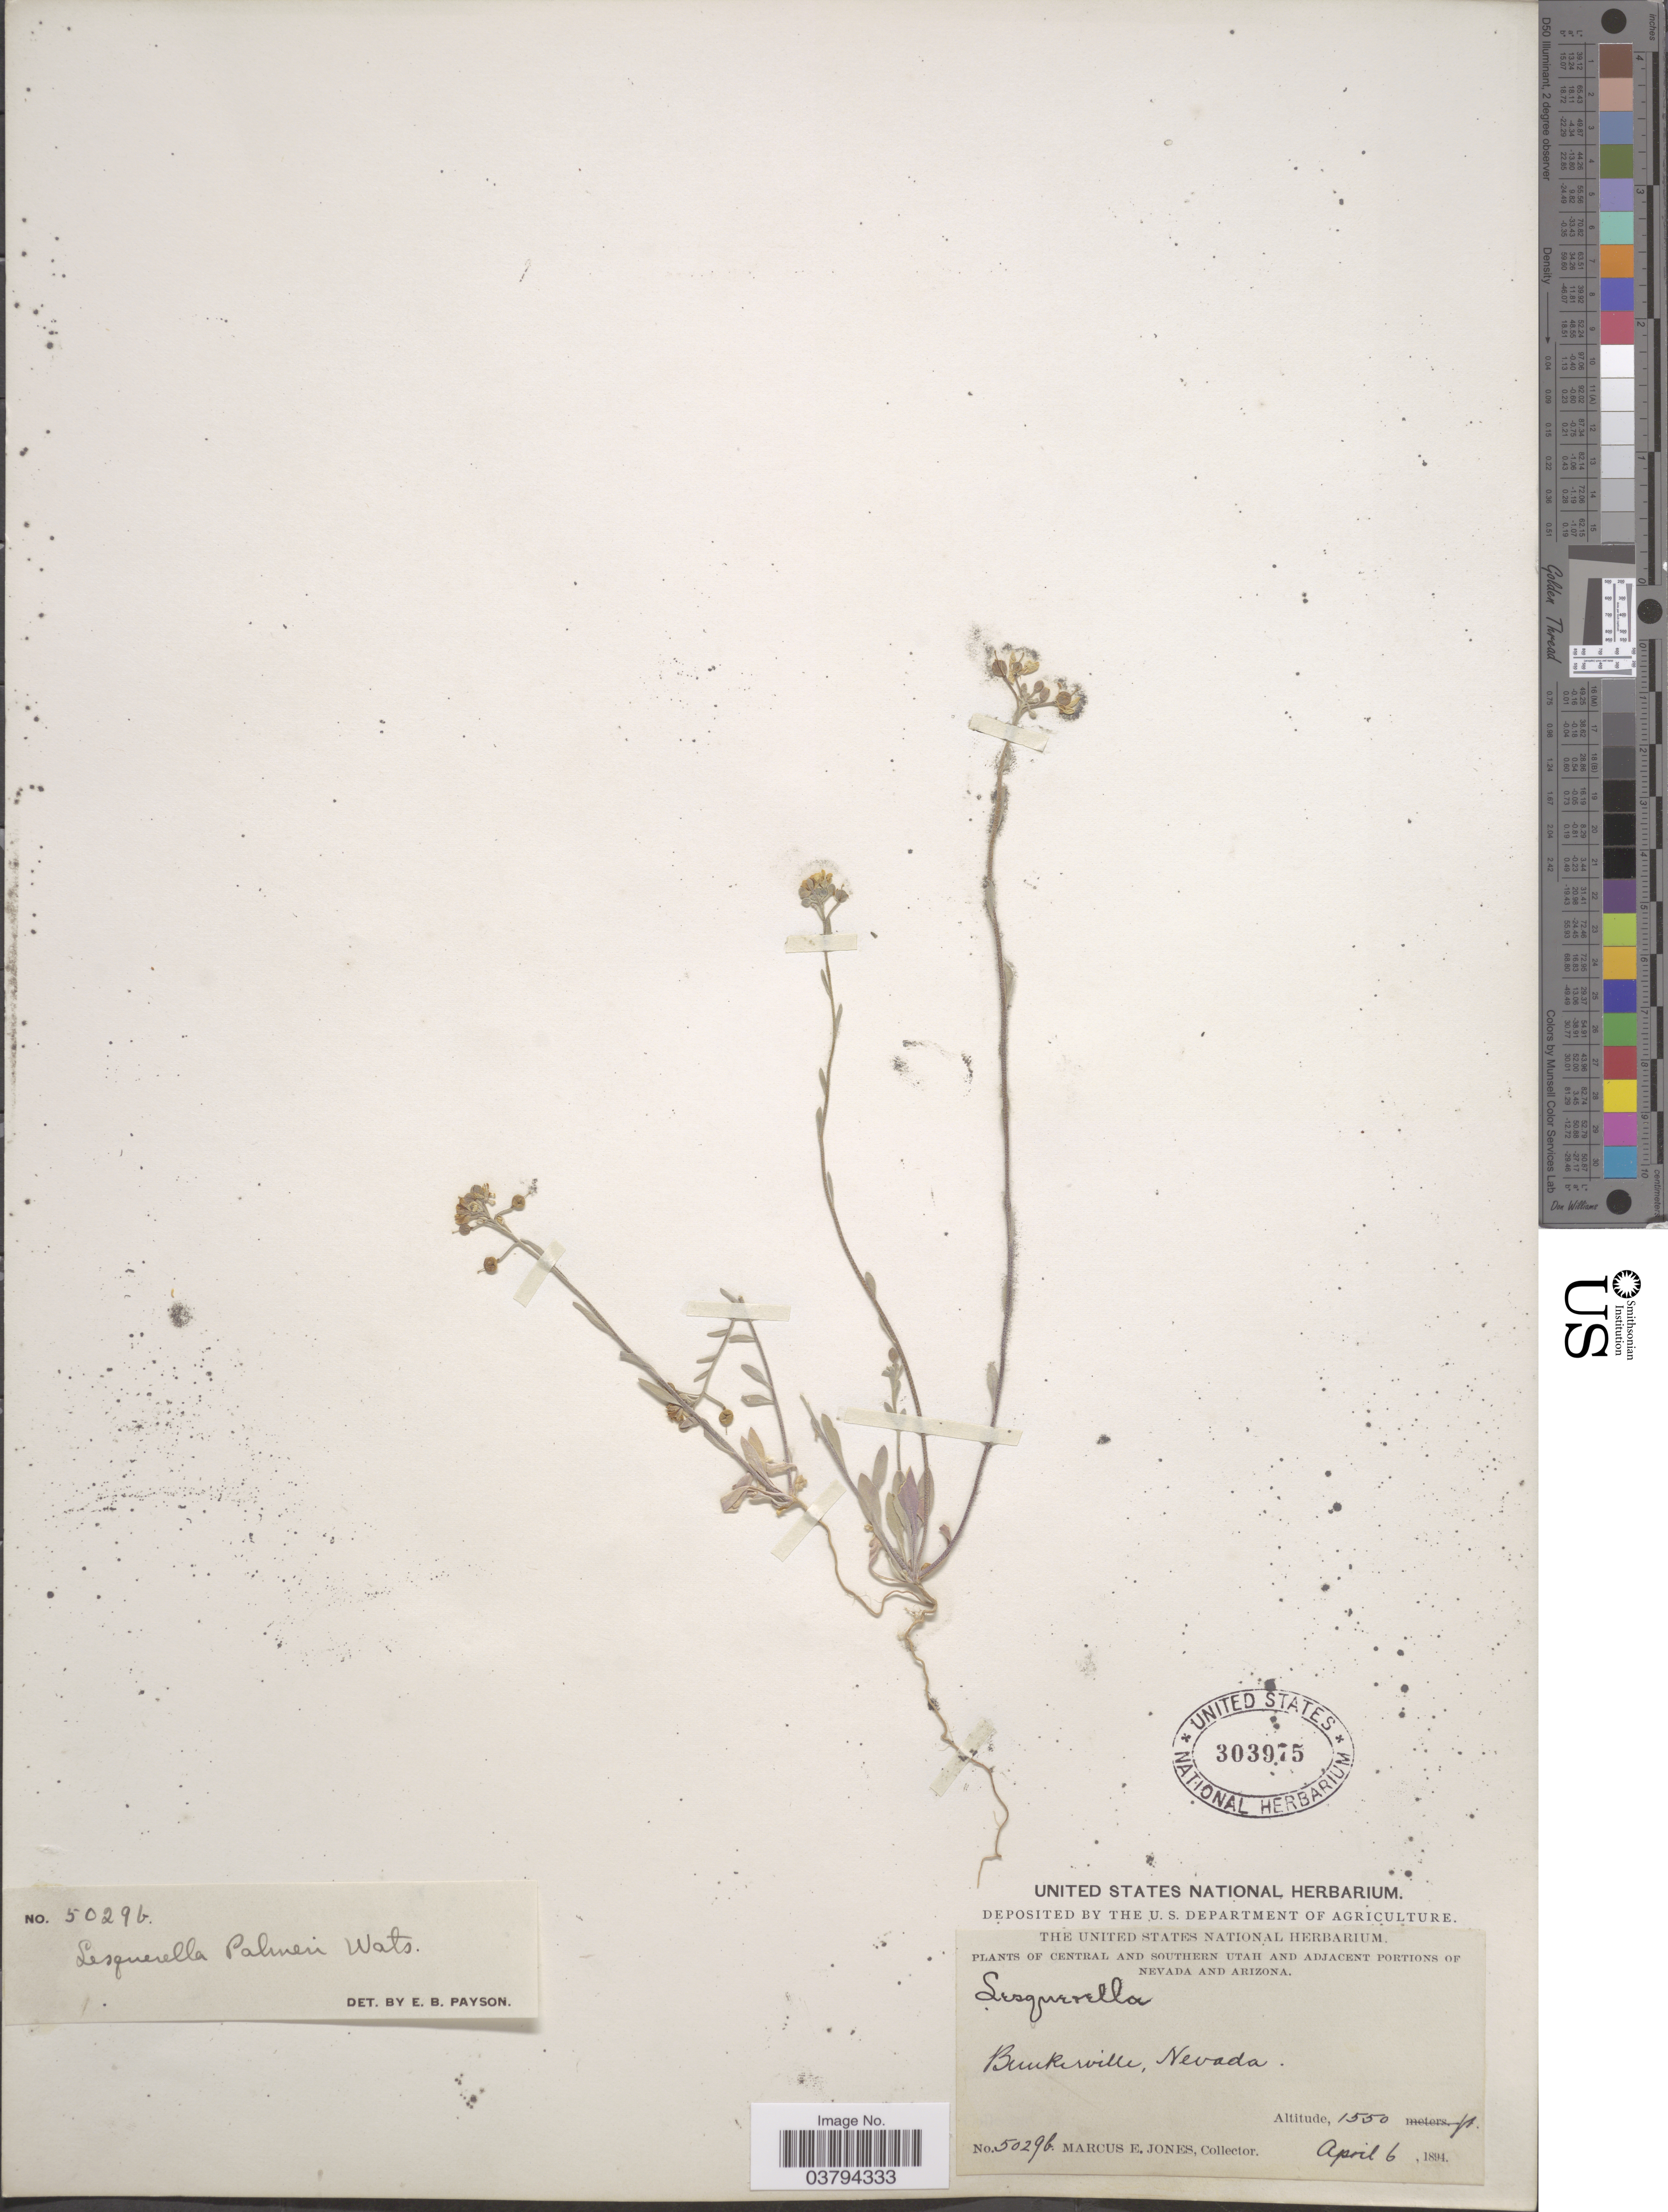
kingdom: Plantae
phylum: Tracheophyta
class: Magnoliopsida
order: Brassicales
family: Brassicaceae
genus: Lesquerella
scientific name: Lesquerella tenella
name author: A. Nelson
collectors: M. E. Jones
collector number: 5029b.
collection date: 1894-04-06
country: United States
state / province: Nevada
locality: Adjacent portions of Nevada. Bunkerville.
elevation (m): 472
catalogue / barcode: US 303975